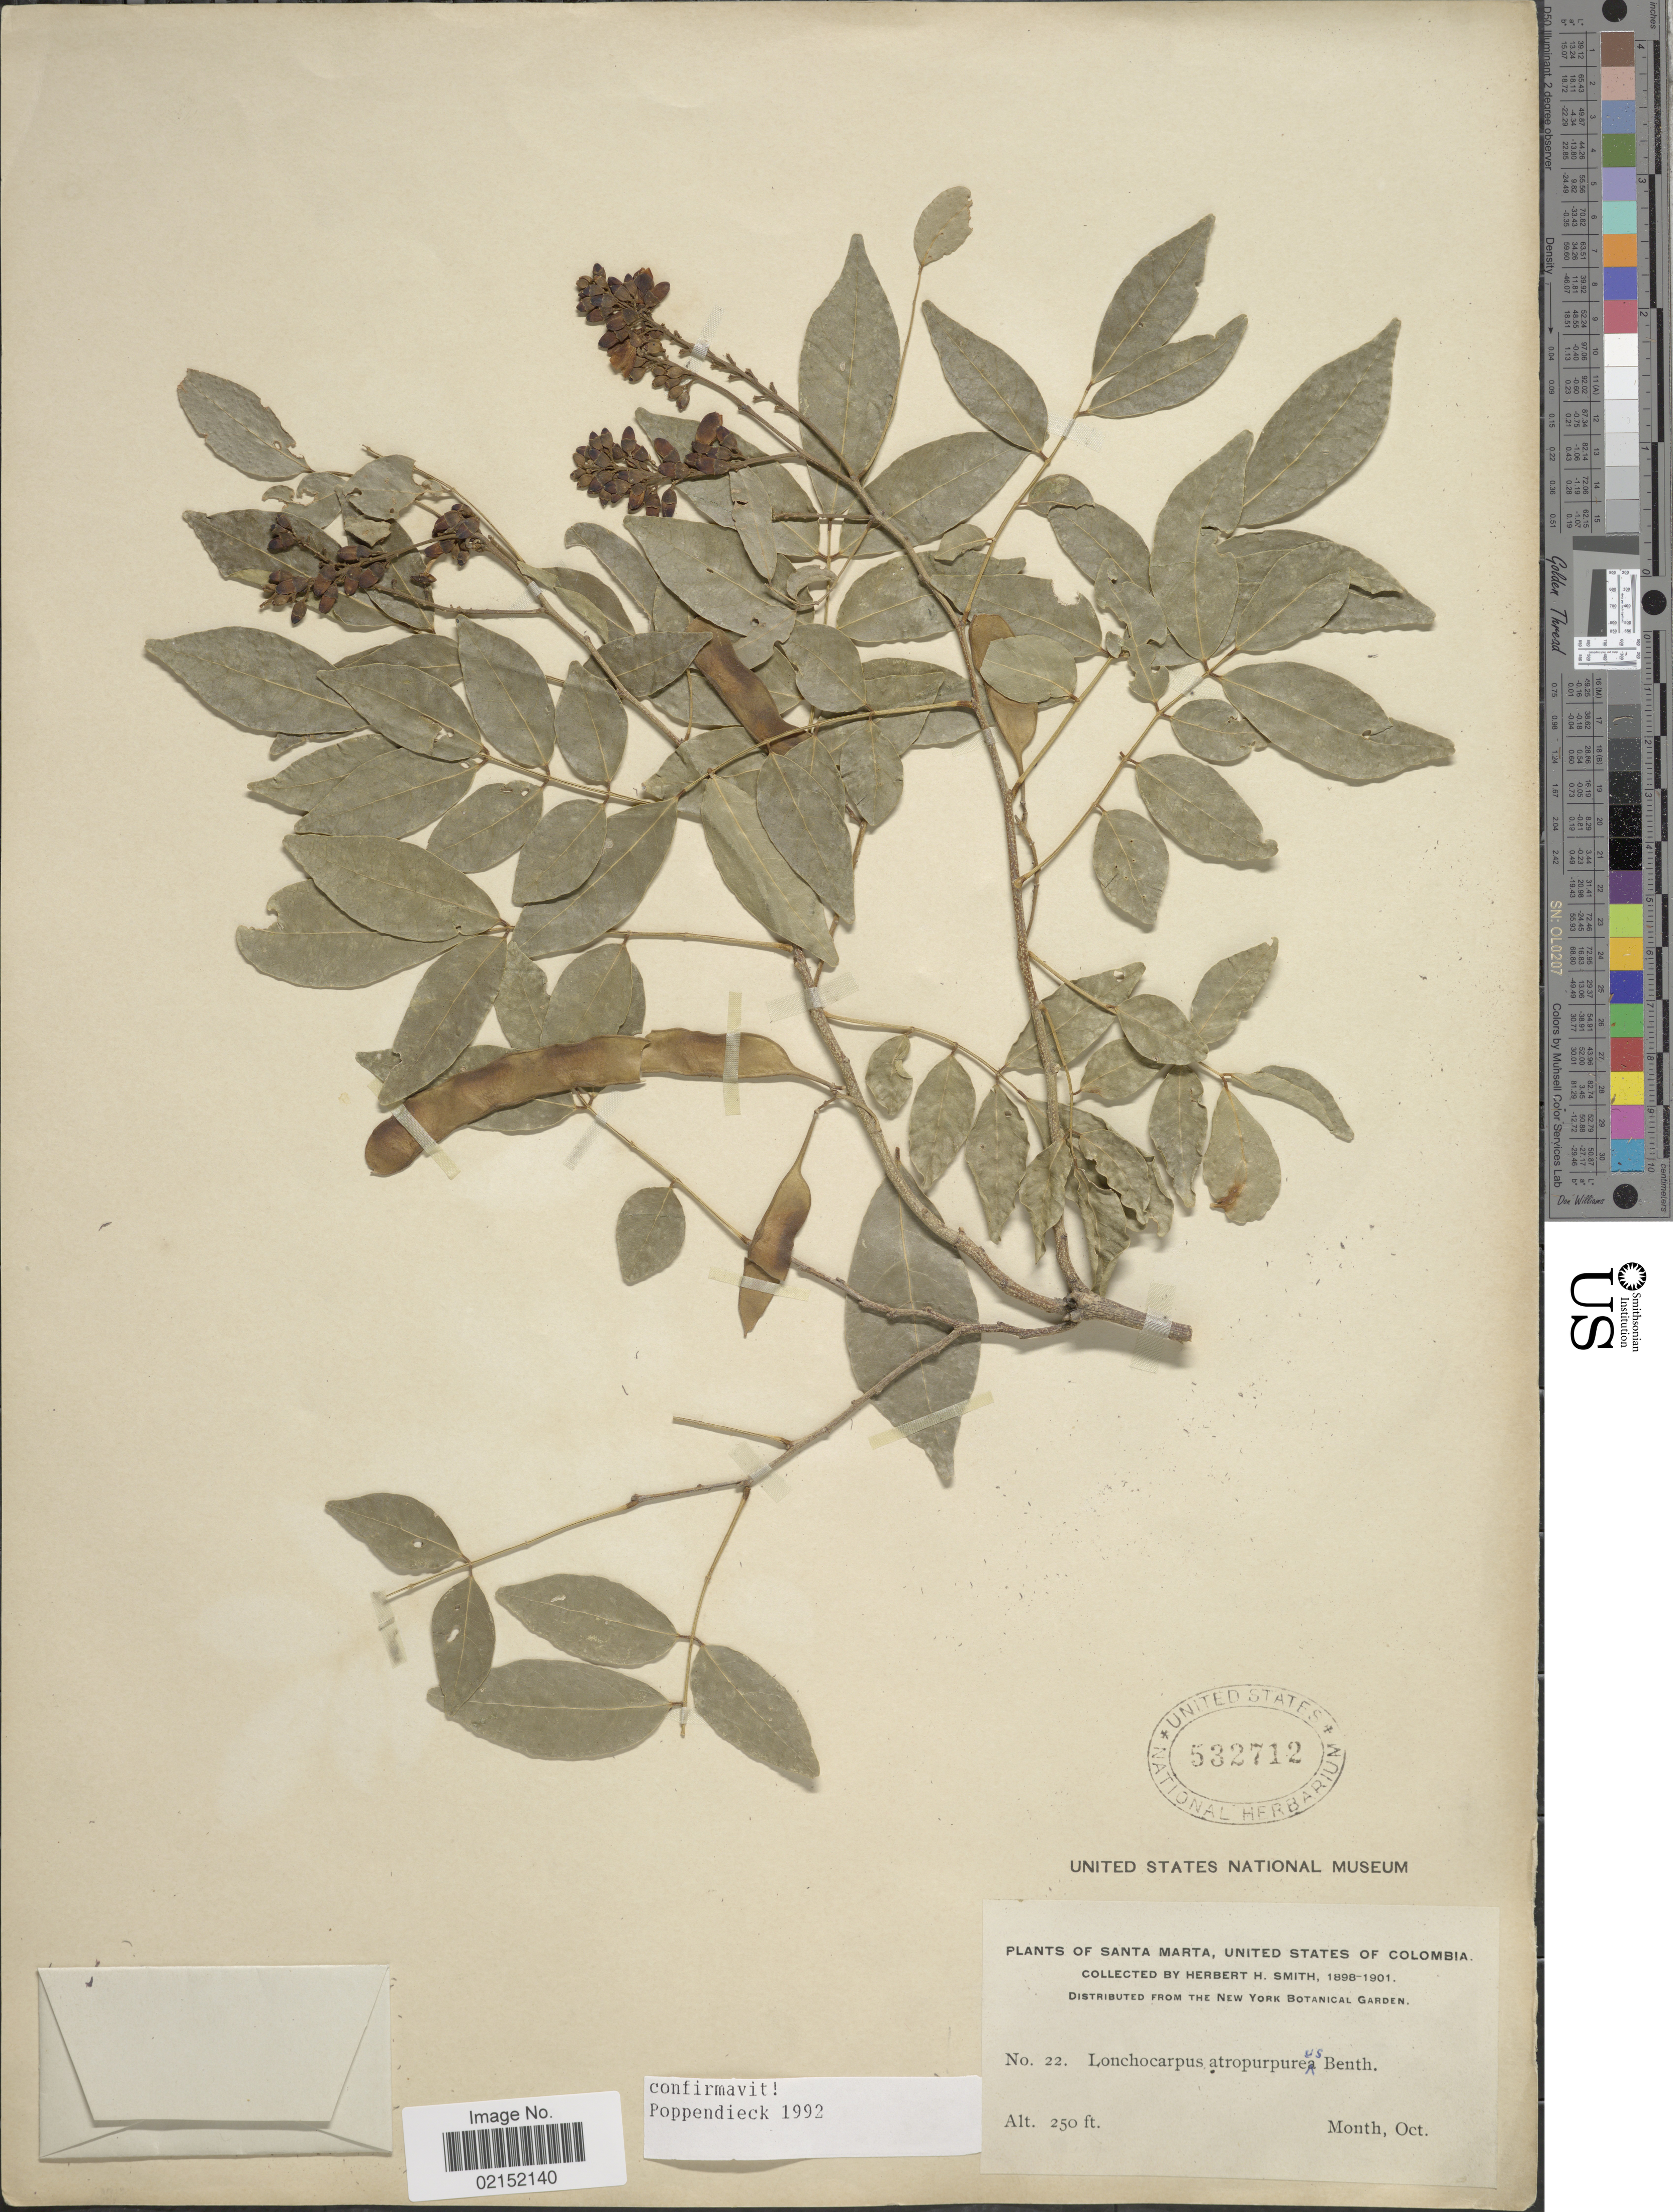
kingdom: Plantae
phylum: Tracheophyta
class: Magnoliopsida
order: Fabales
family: Fabaceae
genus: Lonchocarpus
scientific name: Lonchocarpus atropurpureus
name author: Benth.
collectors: Herbert H. Smith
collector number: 22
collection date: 1898-10/1901-10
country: Colombia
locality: Santa Marta, United State of Colombia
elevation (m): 76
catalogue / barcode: US 532712